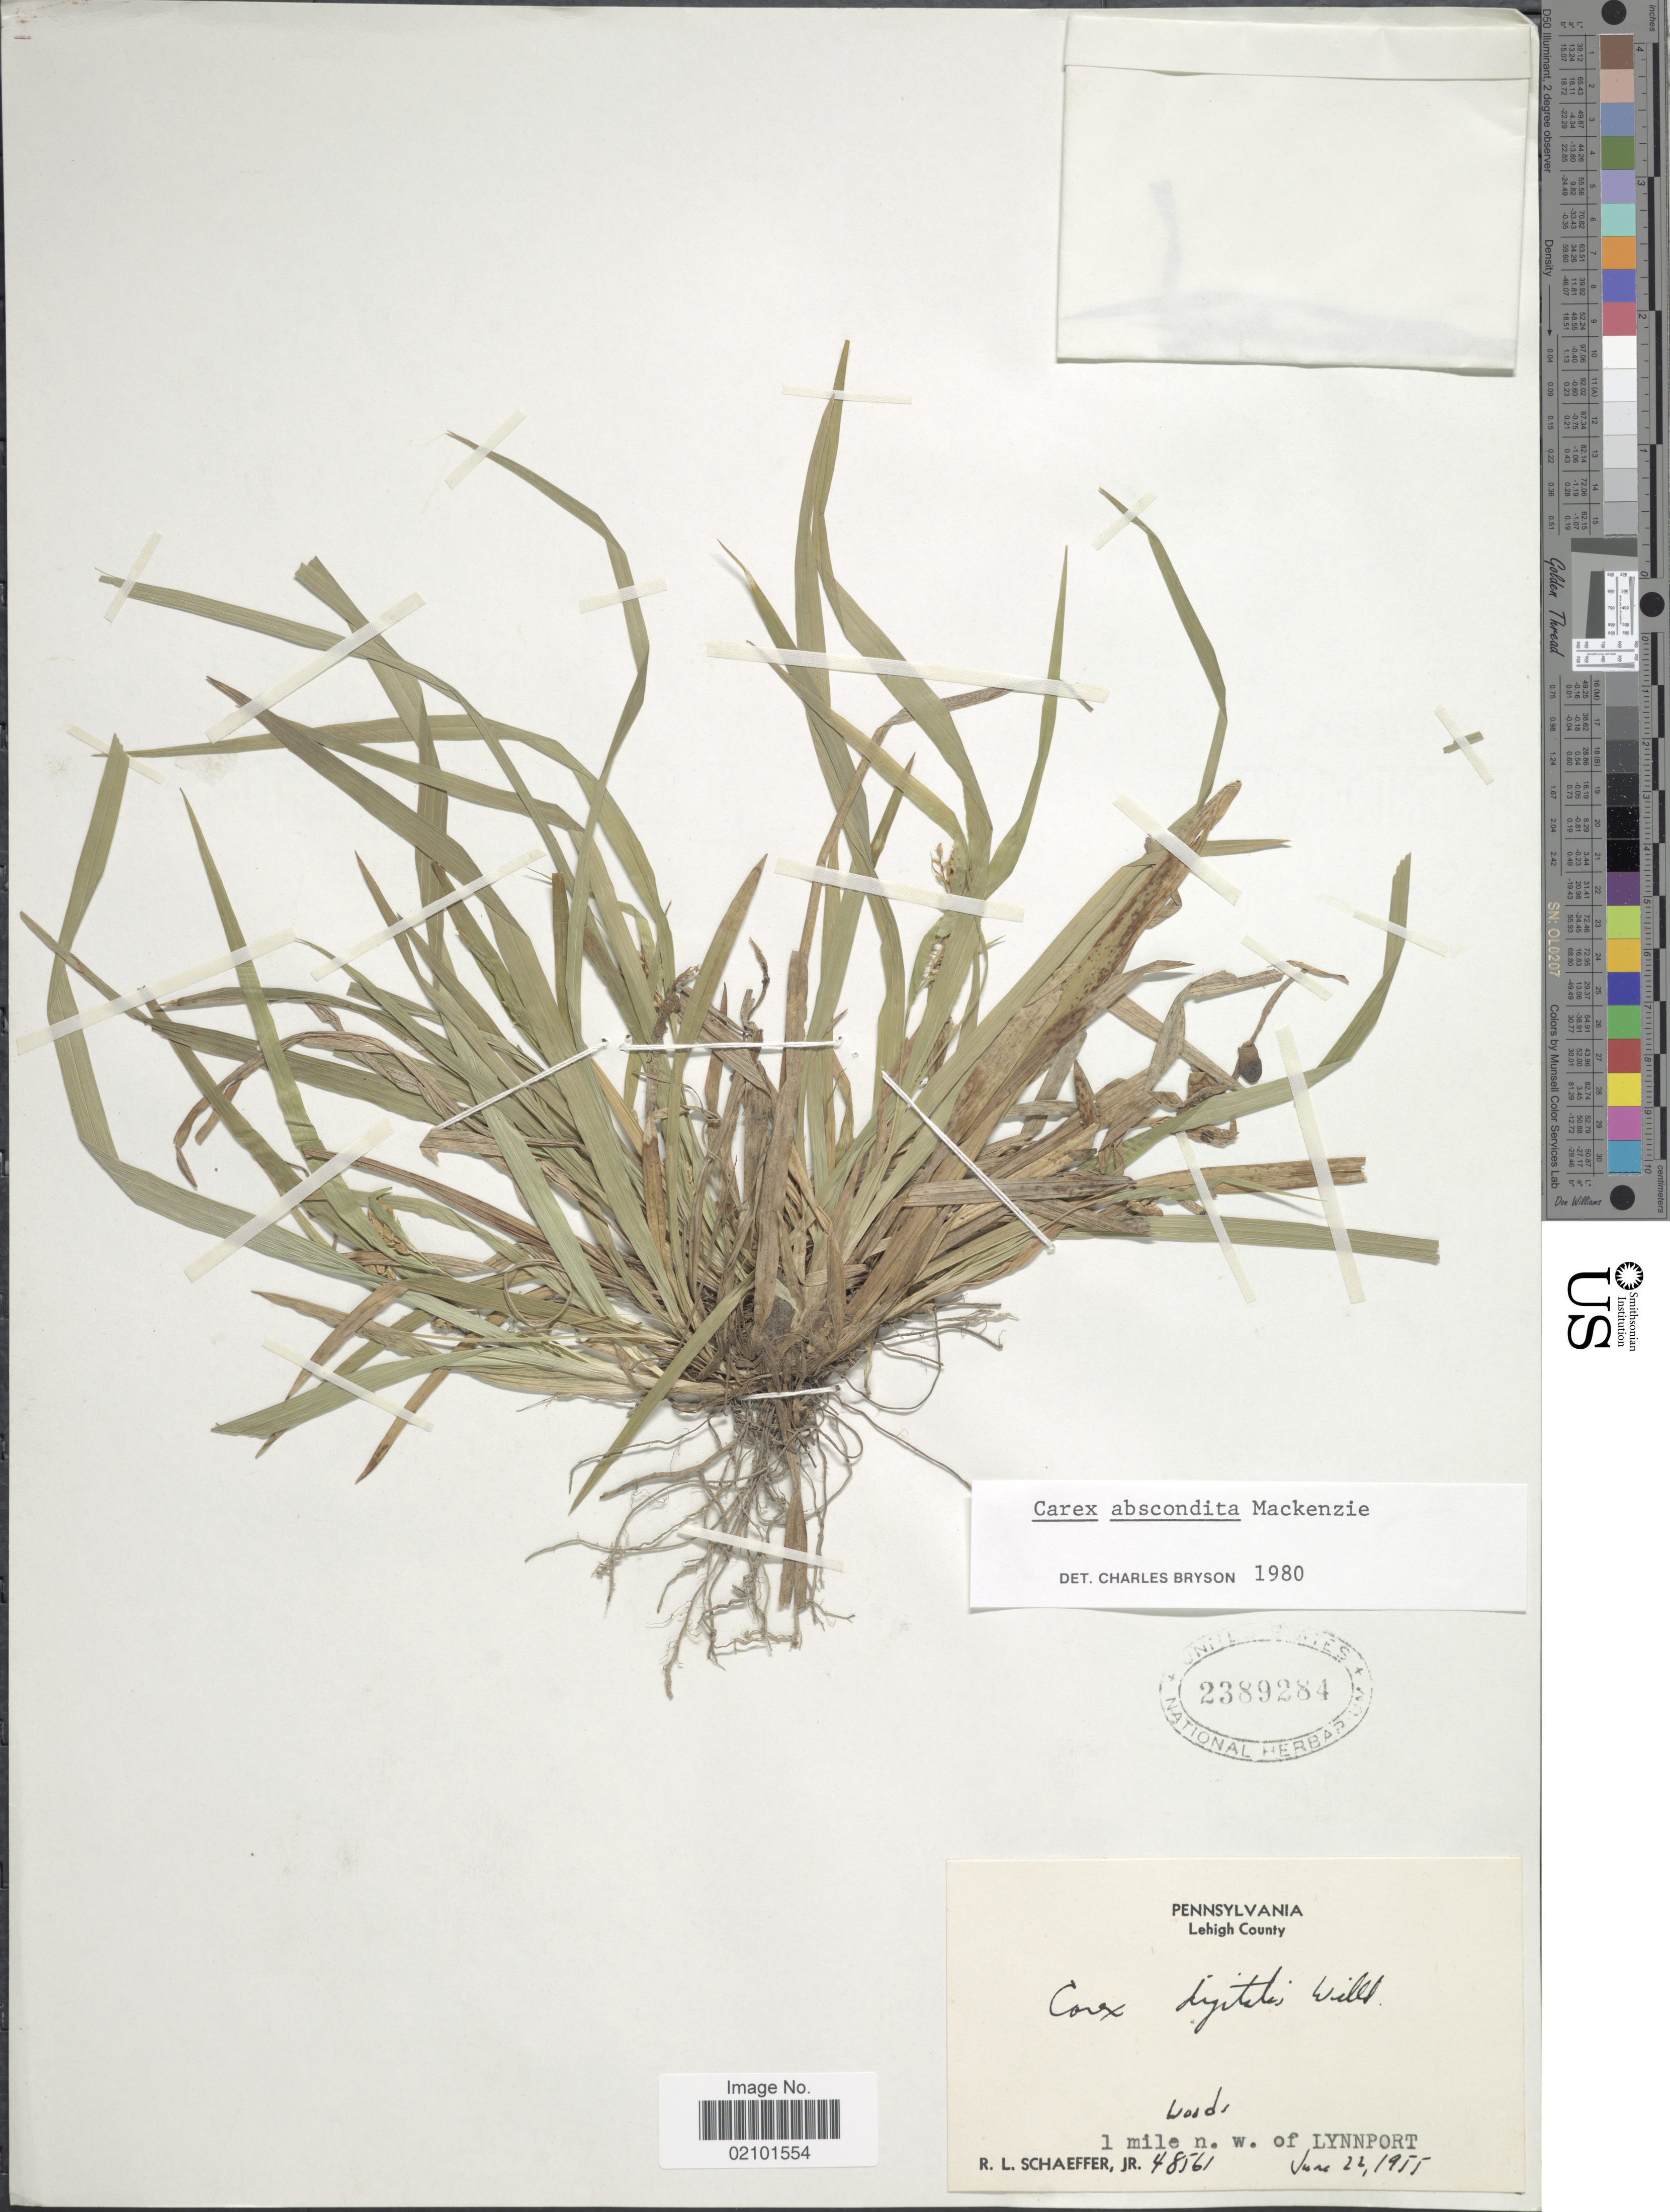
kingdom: Plantae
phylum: Tracheophyta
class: Liliopsida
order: Poales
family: Cyperaceae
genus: Carex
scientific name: Carex abscondita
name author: Mack.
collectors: R. L. Schaeffer Jr.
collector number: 48561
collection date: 1955-06-22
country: United States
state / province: Pennsylvania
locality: Words 1 mile n.w. of Lynnport, Lehigh County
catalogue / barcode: US 2389284